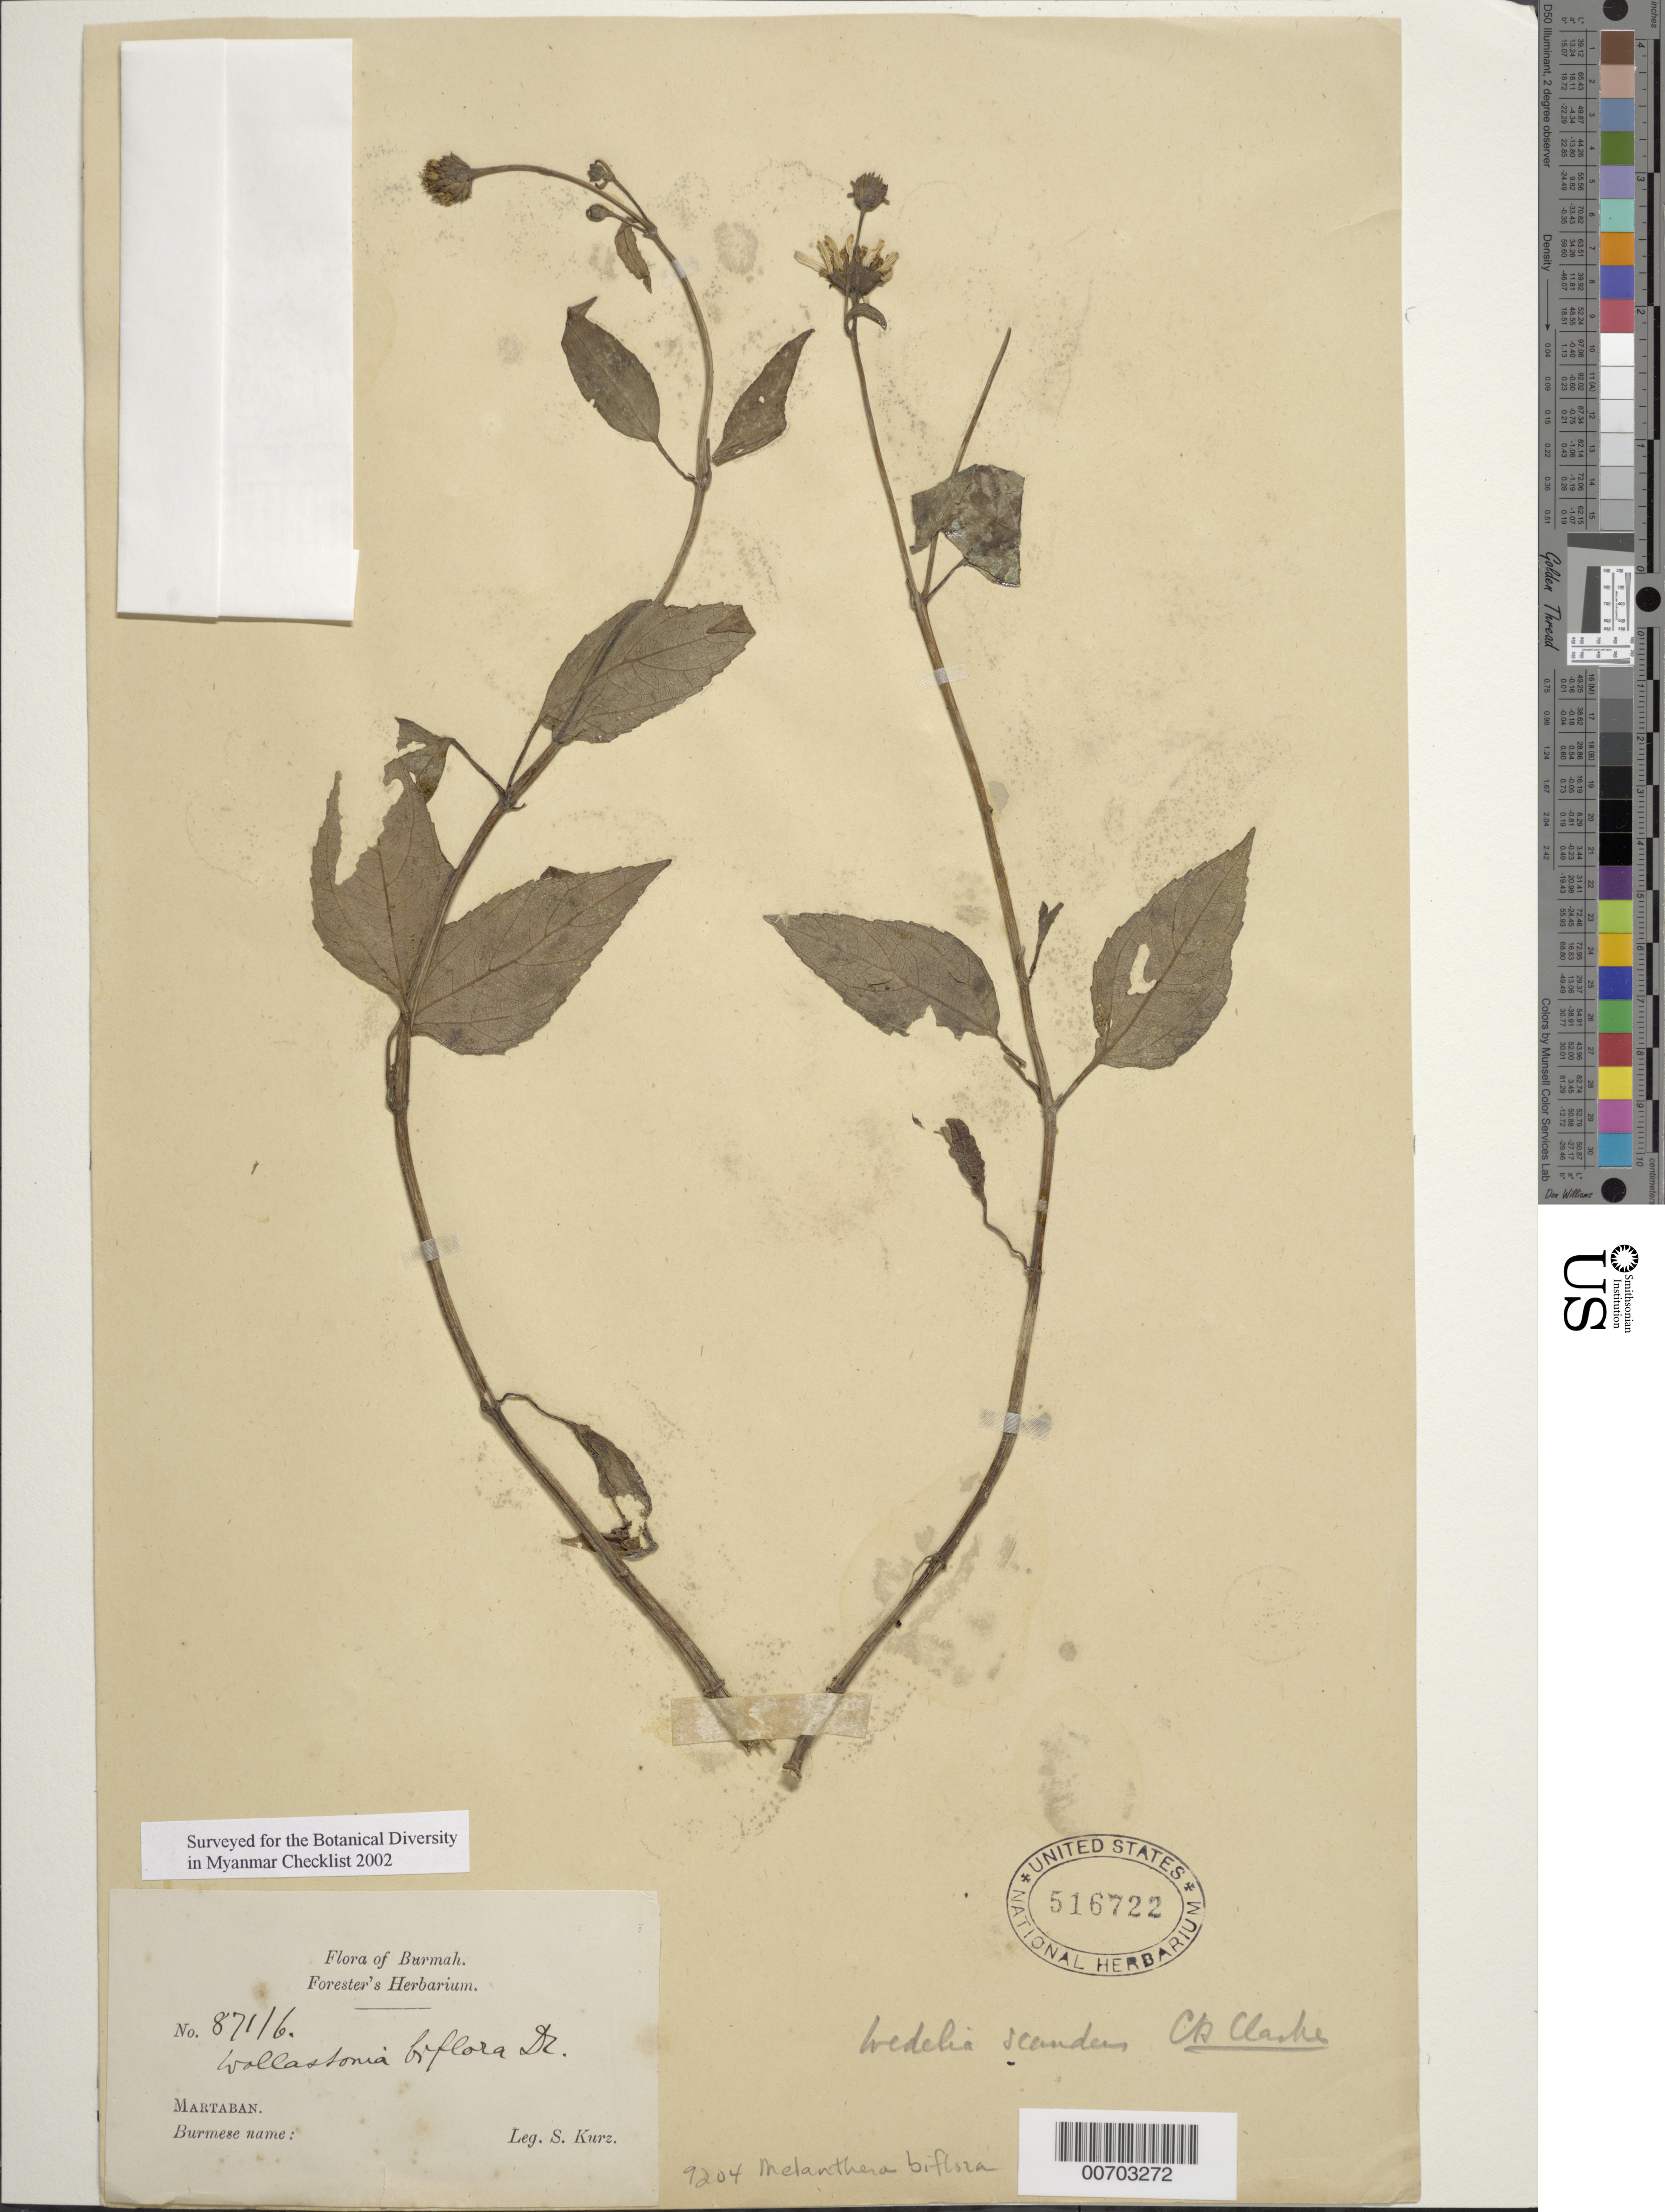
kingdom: Plantae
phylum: Tracheophyta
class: Magnoliopsida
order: Asterales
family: Asteraceae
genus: Wollastonia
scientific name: Wollastonia biflora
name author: (L.) DC.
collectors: S. Kurz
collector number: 8711b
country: Myanmar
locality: Martaban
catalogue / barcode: US 516722